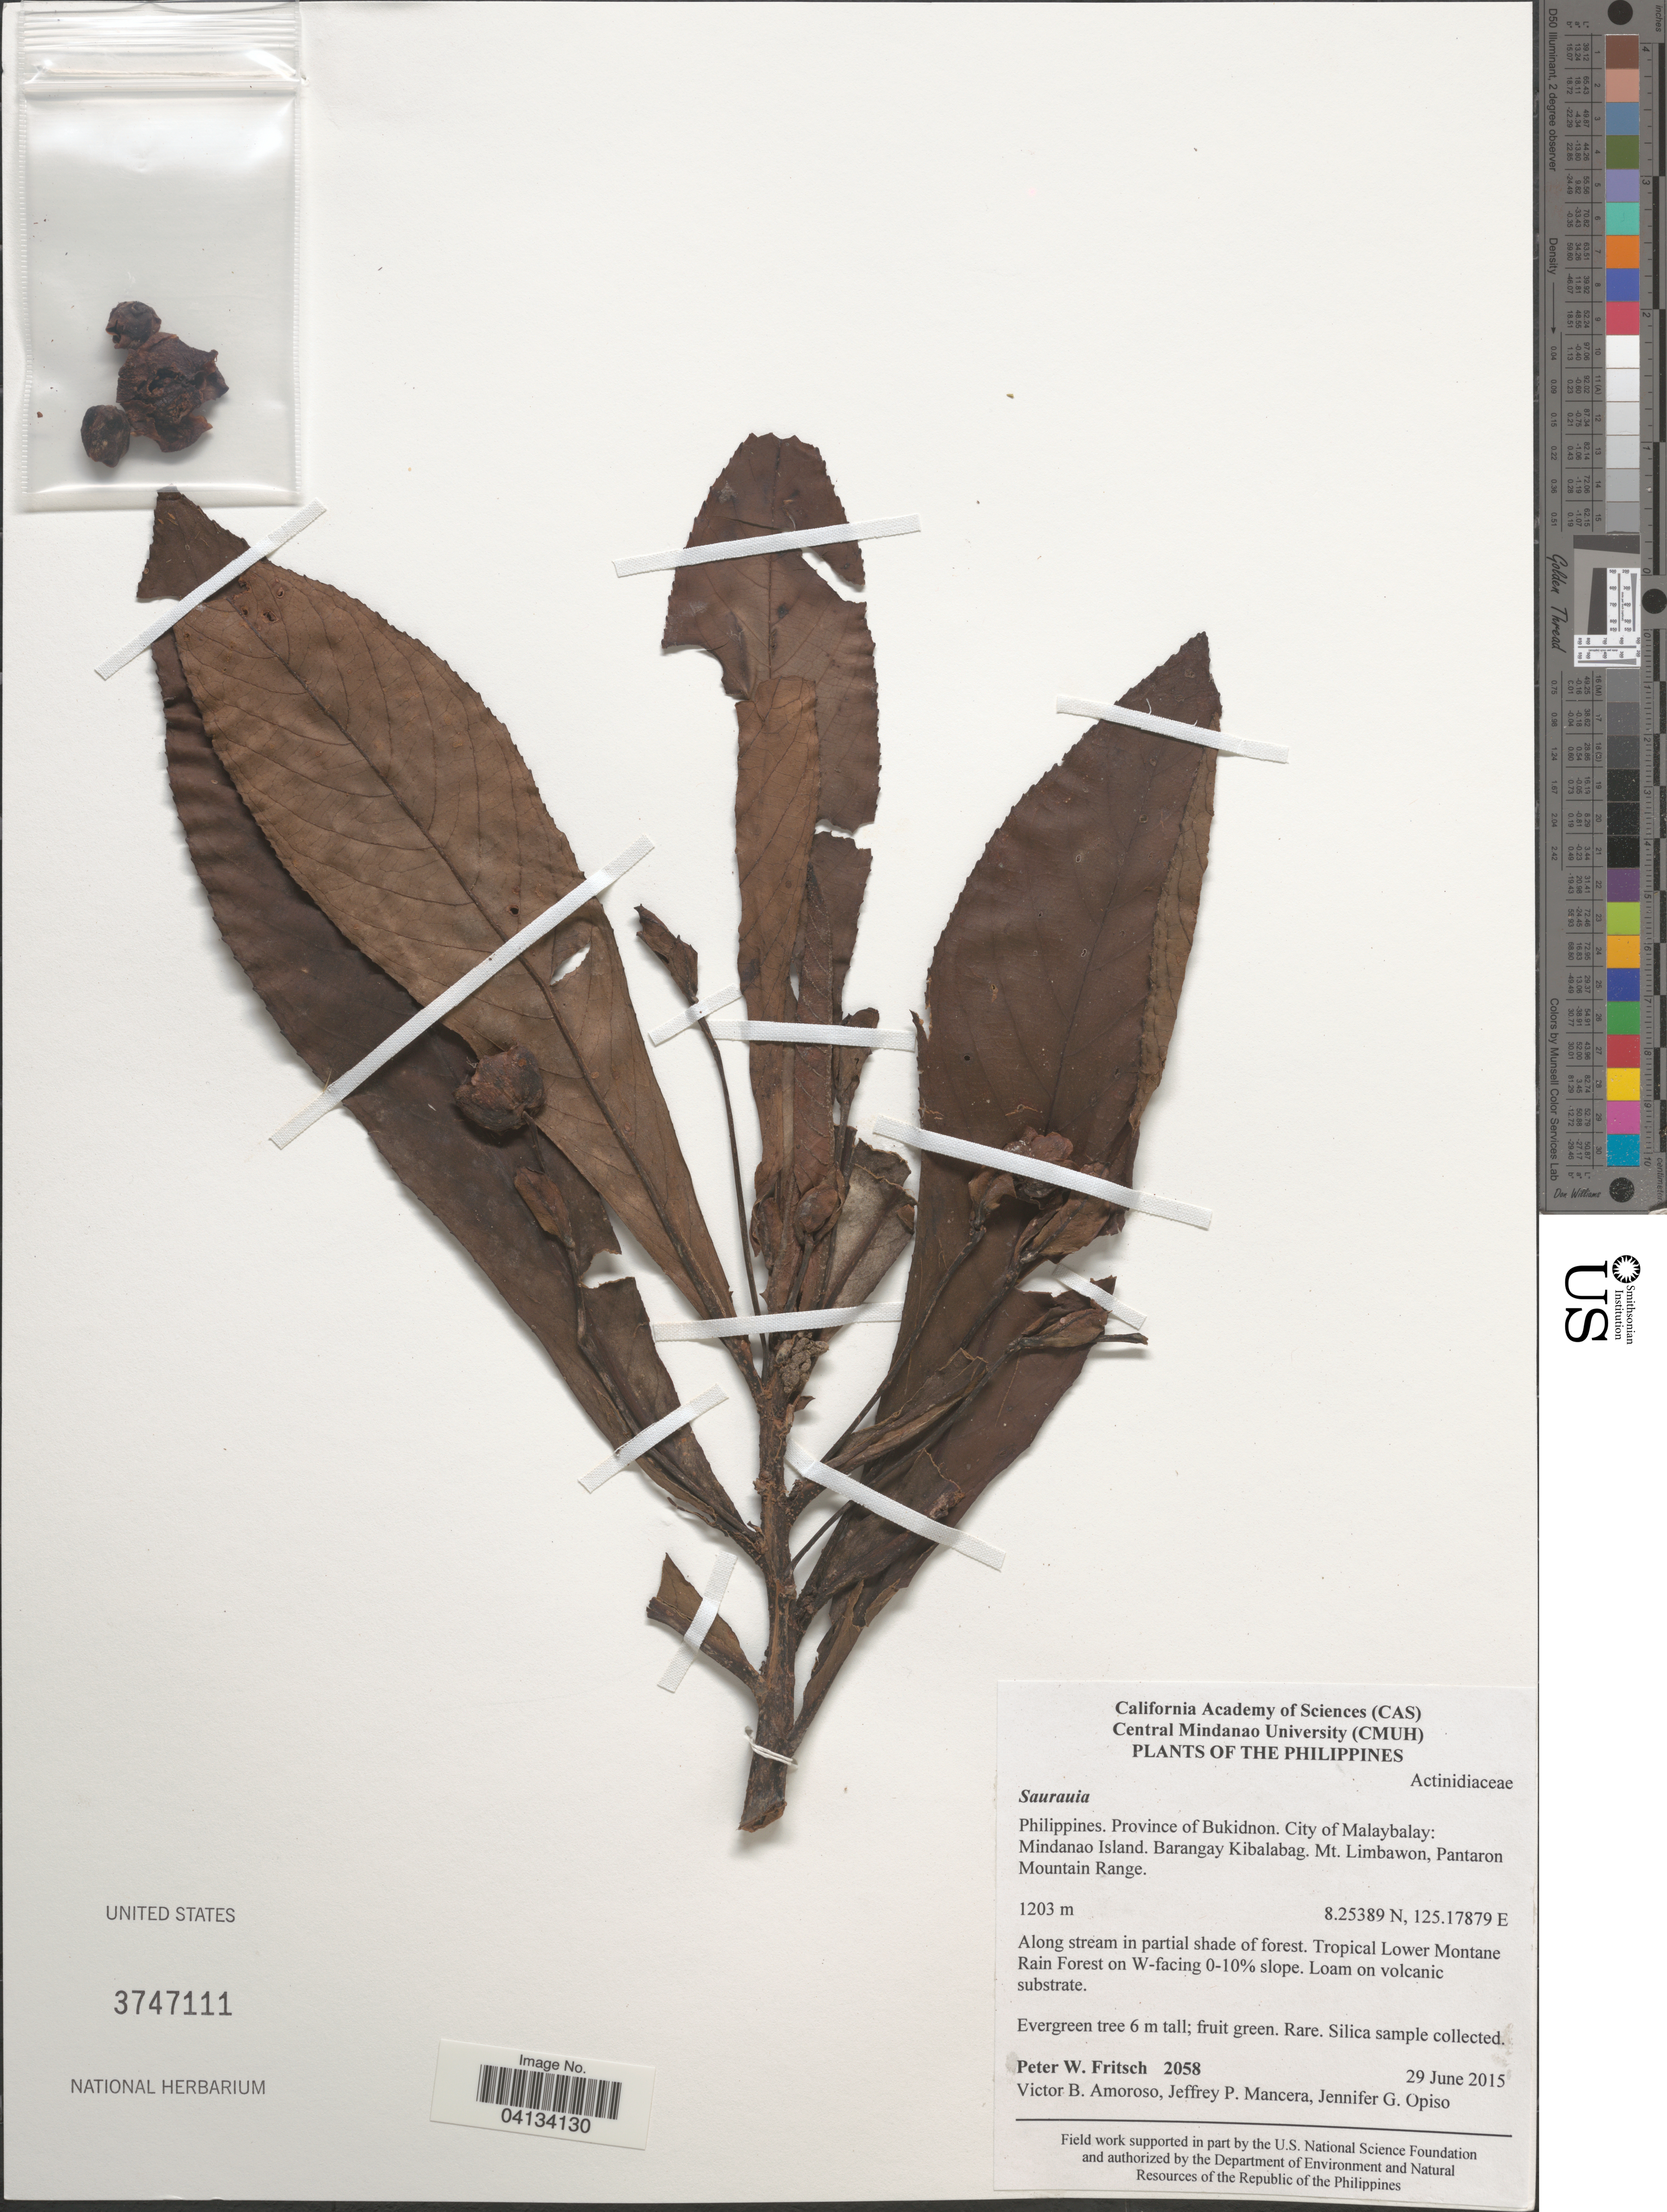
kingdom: Plantae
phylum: Tracheophyta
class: Magnoliopsida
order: Ericales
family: Actinidiaceae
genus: Saurauia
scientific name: Saurauia copelandii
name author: Elmer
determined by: Olimpos, S. M.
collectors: P. W. Fritsch, V. Amoroso, J. Mancera & J. Opiso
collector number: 2058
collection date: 2015-06-29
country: Philippines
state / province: Northern Mindanao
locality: Province of Bukidnon. City of Malaybalay: Mindanao Island. Barangay Kibalabag. Mt. Limbawon, Pantaron Mountain Range. Tropical Lower Montane Rain Forest on W-facing 0-10% slope.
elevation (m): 1203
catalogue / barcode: US 3747111